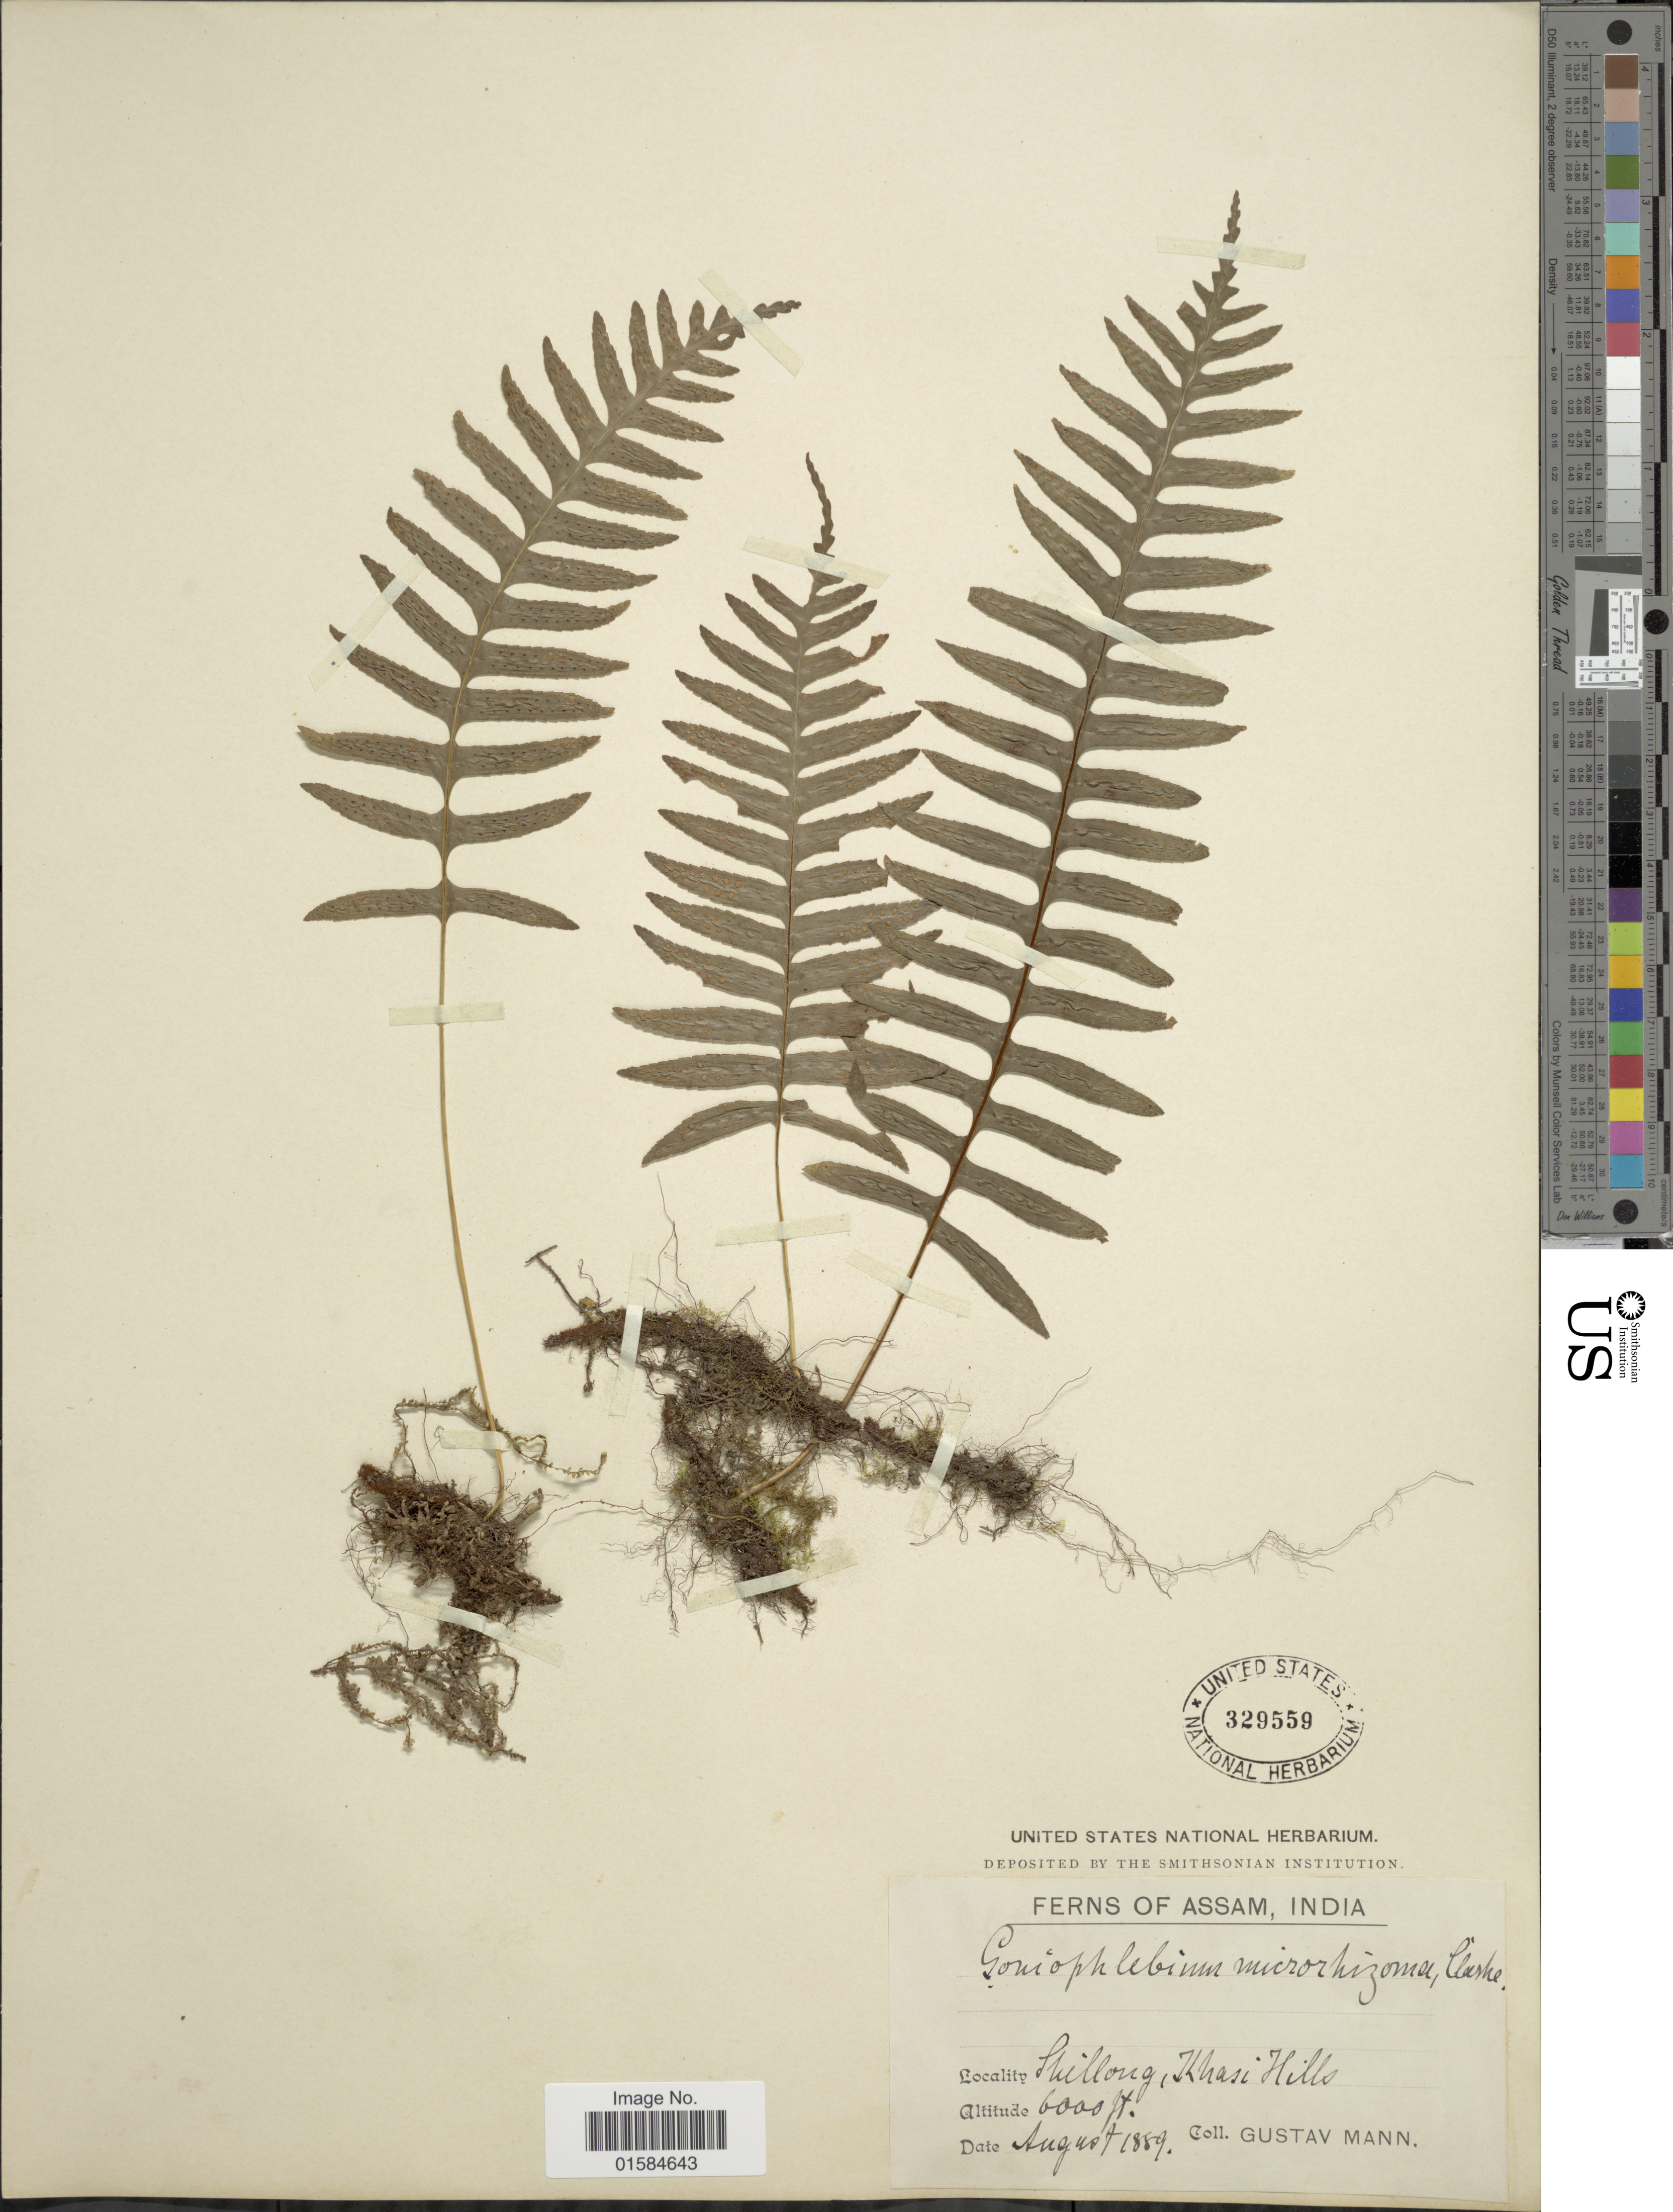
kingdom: Plantae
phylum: Tracheophyta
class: Polypodiopsida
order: Polypodiales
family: Polypodiaceae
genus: Goniophlebium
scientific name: Goniophlebium microrhizoma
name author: (C.B. Clarke) Bedd.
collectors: G. Mann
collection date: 1889-08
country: India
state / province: Meghalaya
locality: Shillong, Khasi Hills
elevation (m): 1829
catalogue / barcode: US 329559